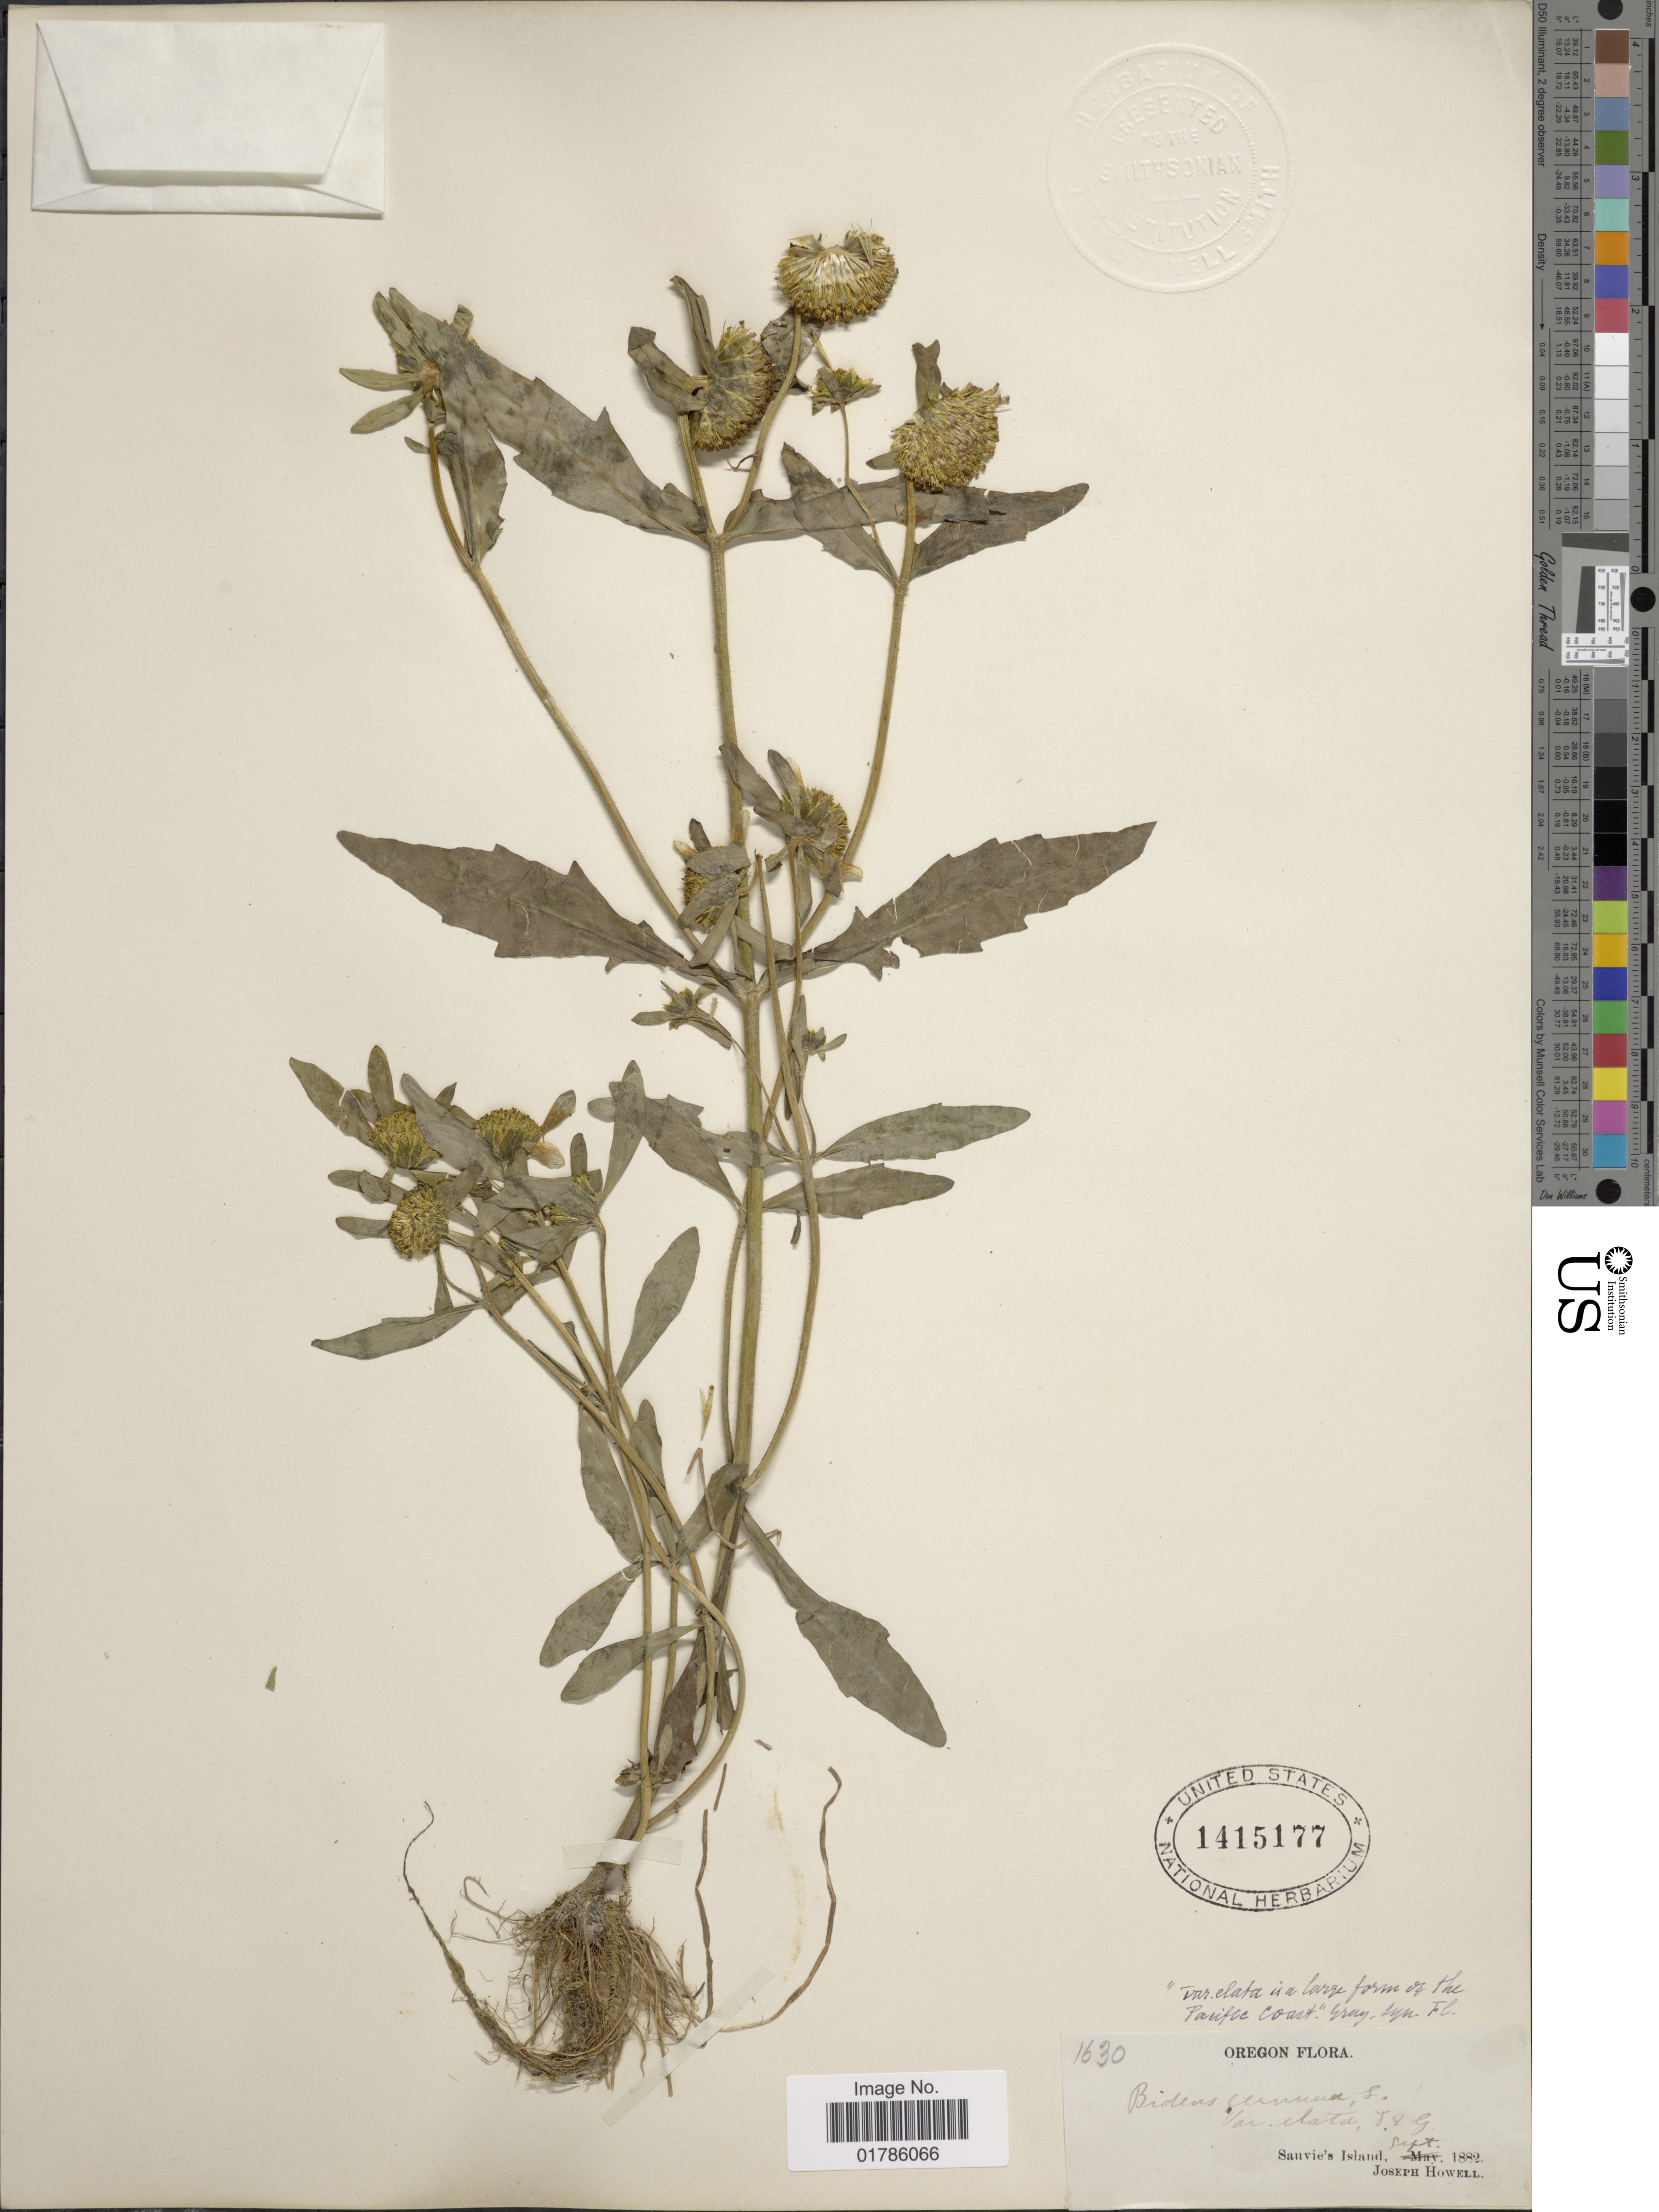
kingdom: Plantae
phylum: Tracheophyta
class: Magnoliopsida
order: Asterales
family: Asteraceae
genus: Bidens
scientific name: Bidens cernua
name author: L.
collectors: J. Howell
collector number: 1630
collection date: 1882-09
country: United States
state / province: Oregon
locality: Sauvie's Island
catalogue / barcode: US 1415177